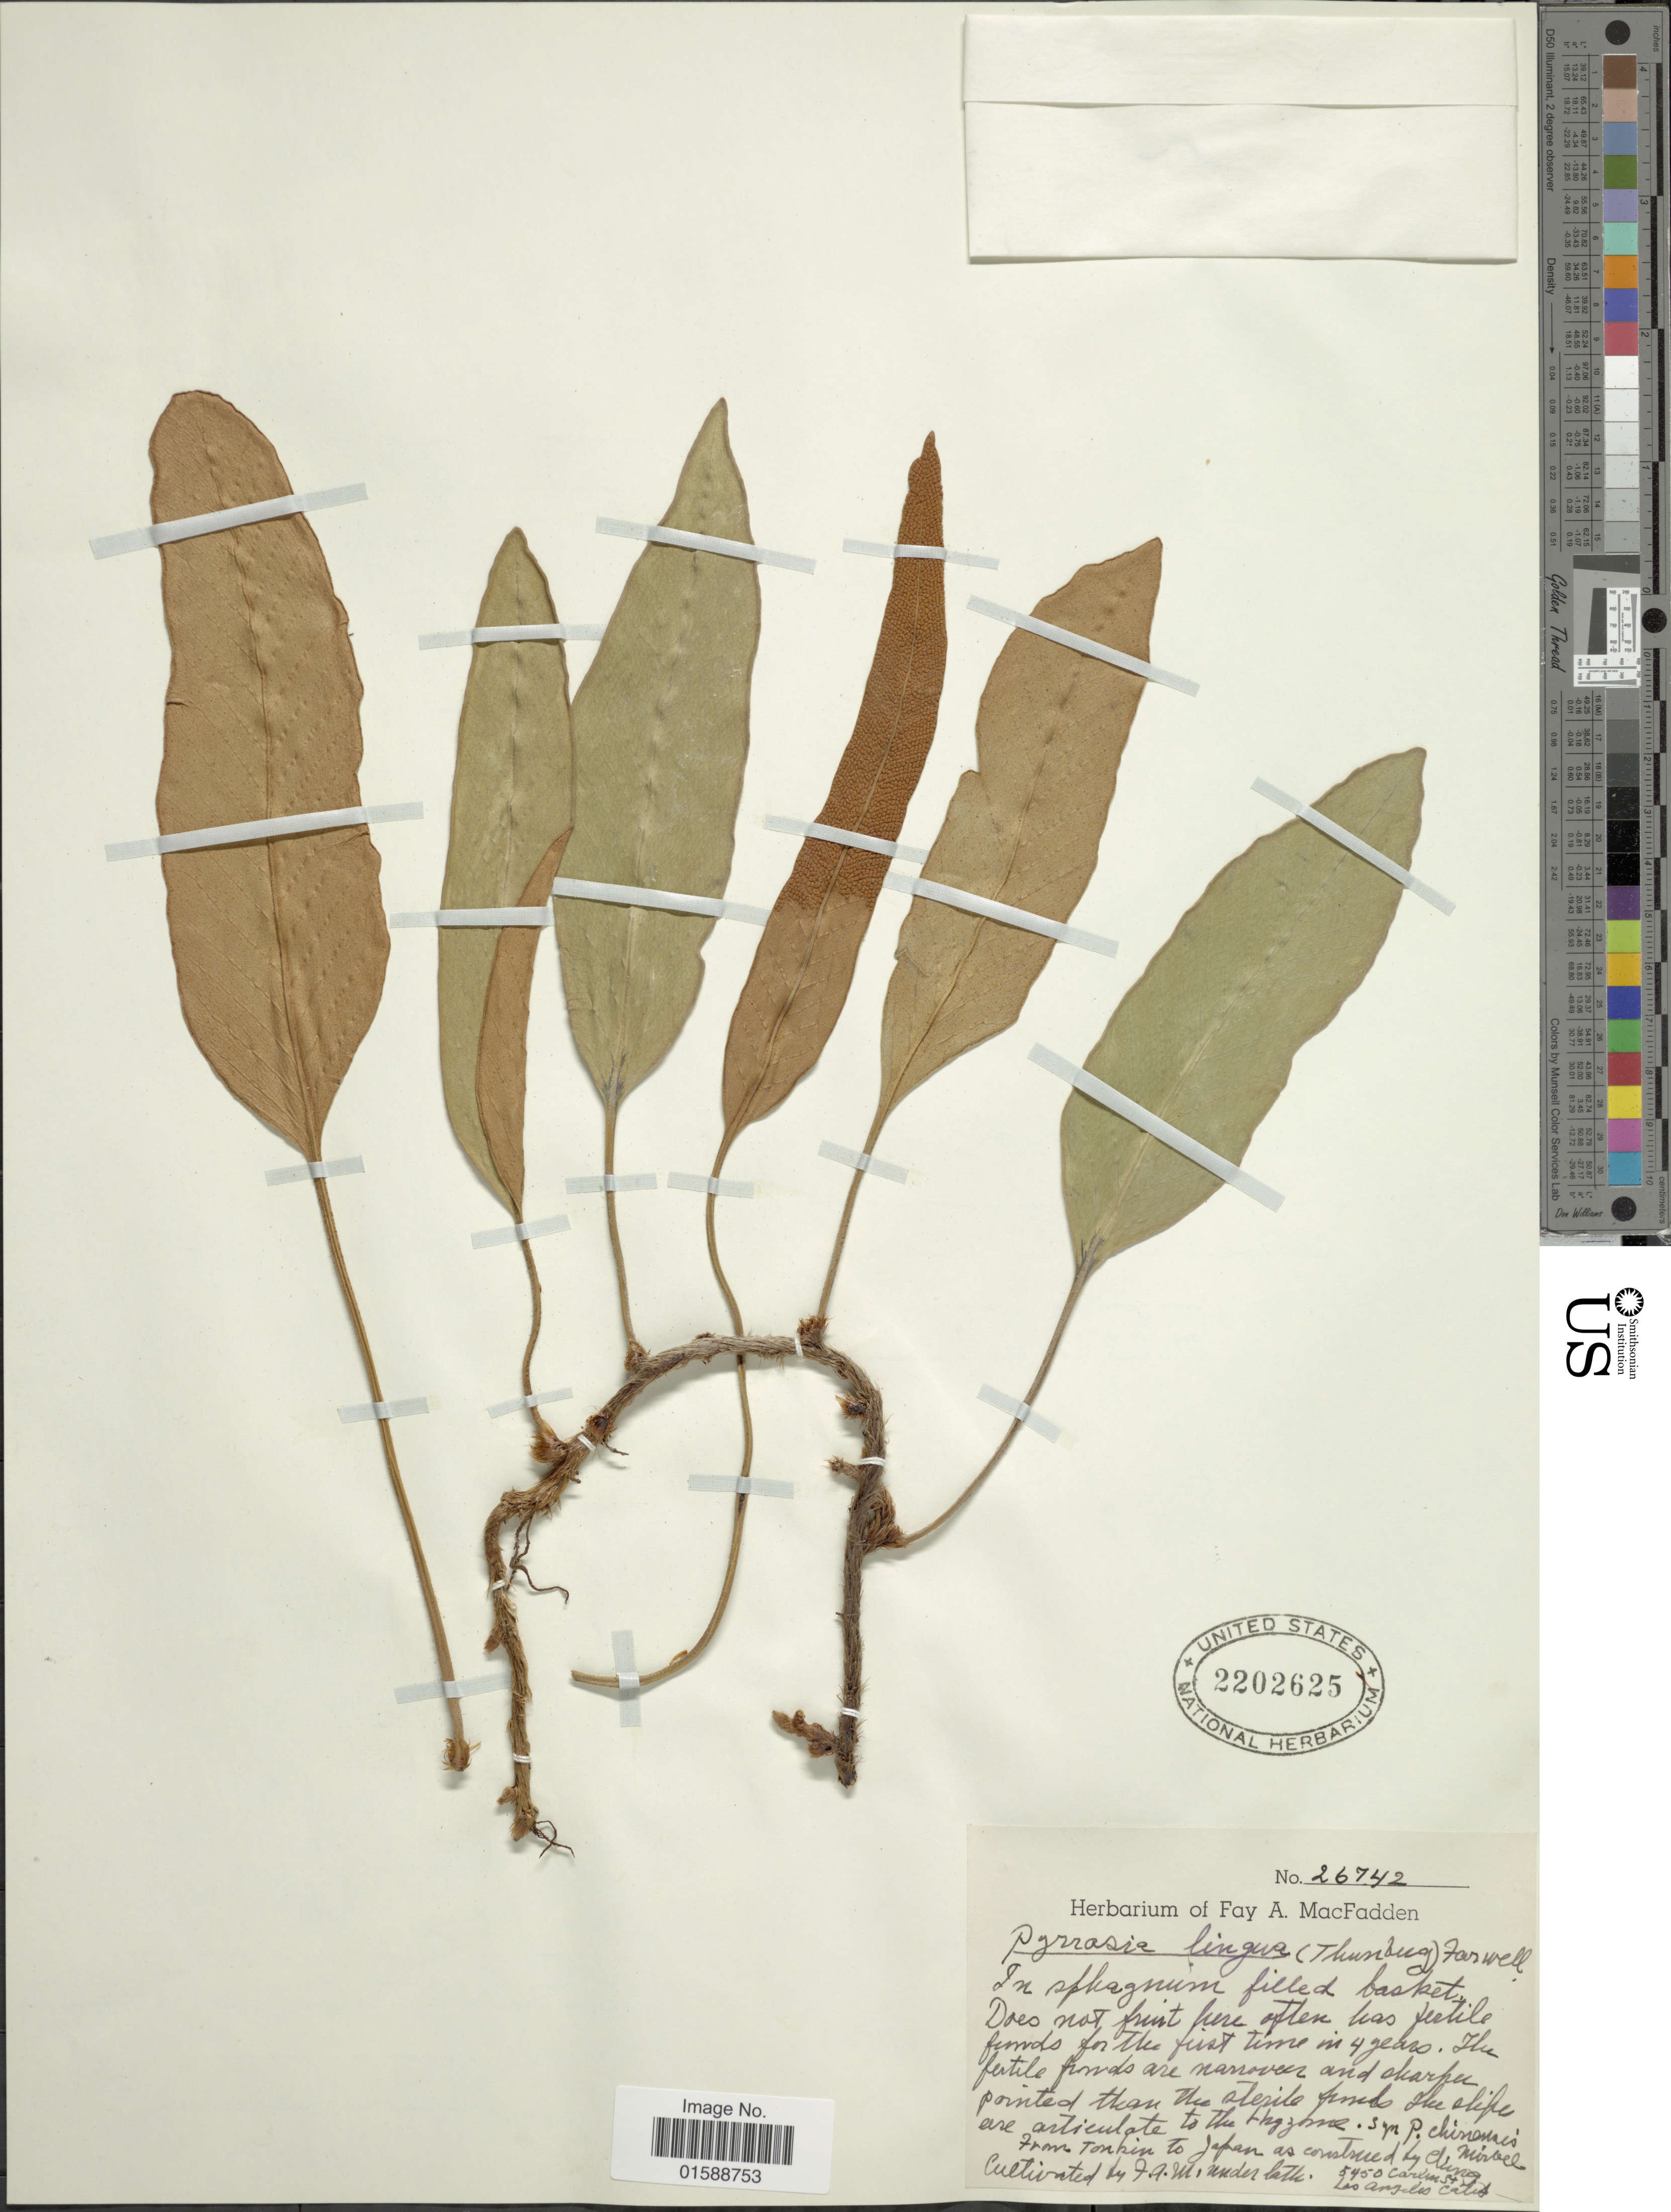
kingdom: Plantae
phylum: Tracheophyta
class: Polypodiopsida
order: Polypodiales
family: Polypodiaceae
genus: Pyrrosia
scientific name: Pyrrosia lingua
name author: (Thurb.) Farw.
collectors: F. MacFadden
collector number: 26742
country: United States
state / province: California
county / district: Los Angeles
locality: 5450 Carline St. Los Angeles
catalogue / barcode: US 2202625